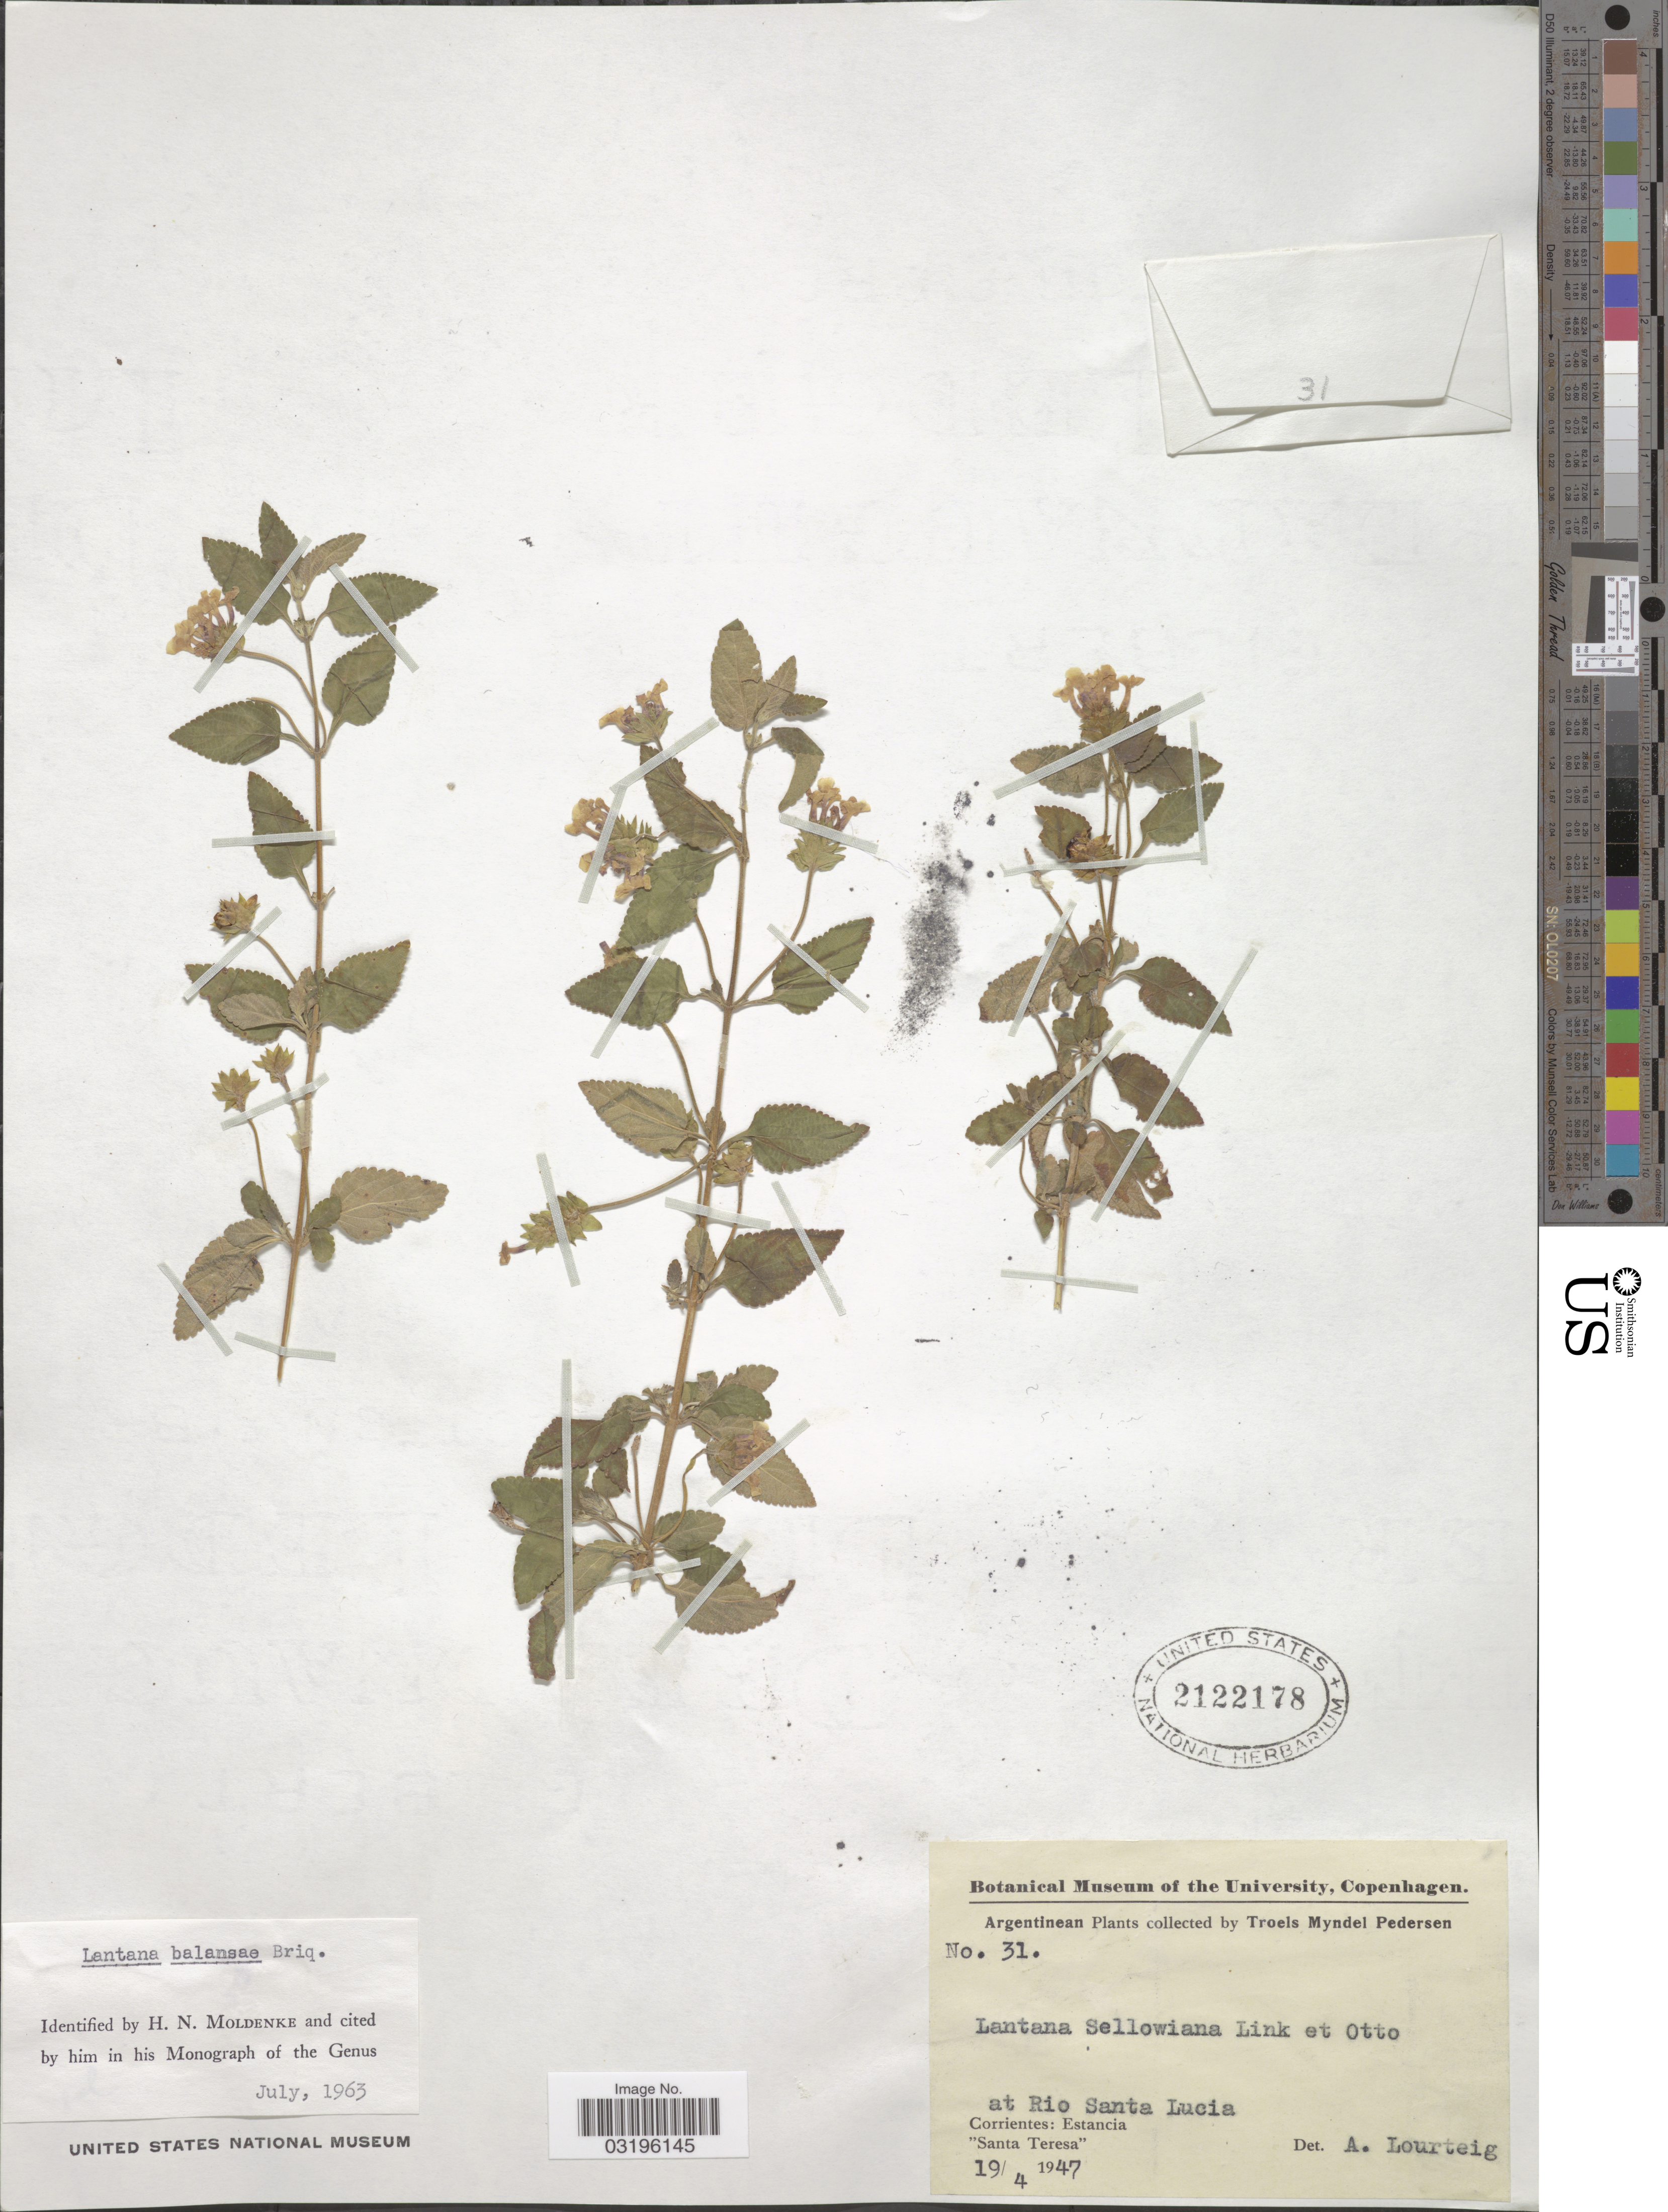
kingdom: Plantae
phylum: Tracheophyta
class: Magnoliopsida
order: Lamiales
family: Verbenaceae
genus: Lantana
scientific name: Lantana balansae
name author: Briq.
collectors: T. Pederson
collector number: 31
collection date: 1947-04-19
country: Argentina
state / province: Corrientes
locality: At Rio Santa Lucia. Estancia "Santa Teresa".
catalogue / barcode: US 2122178